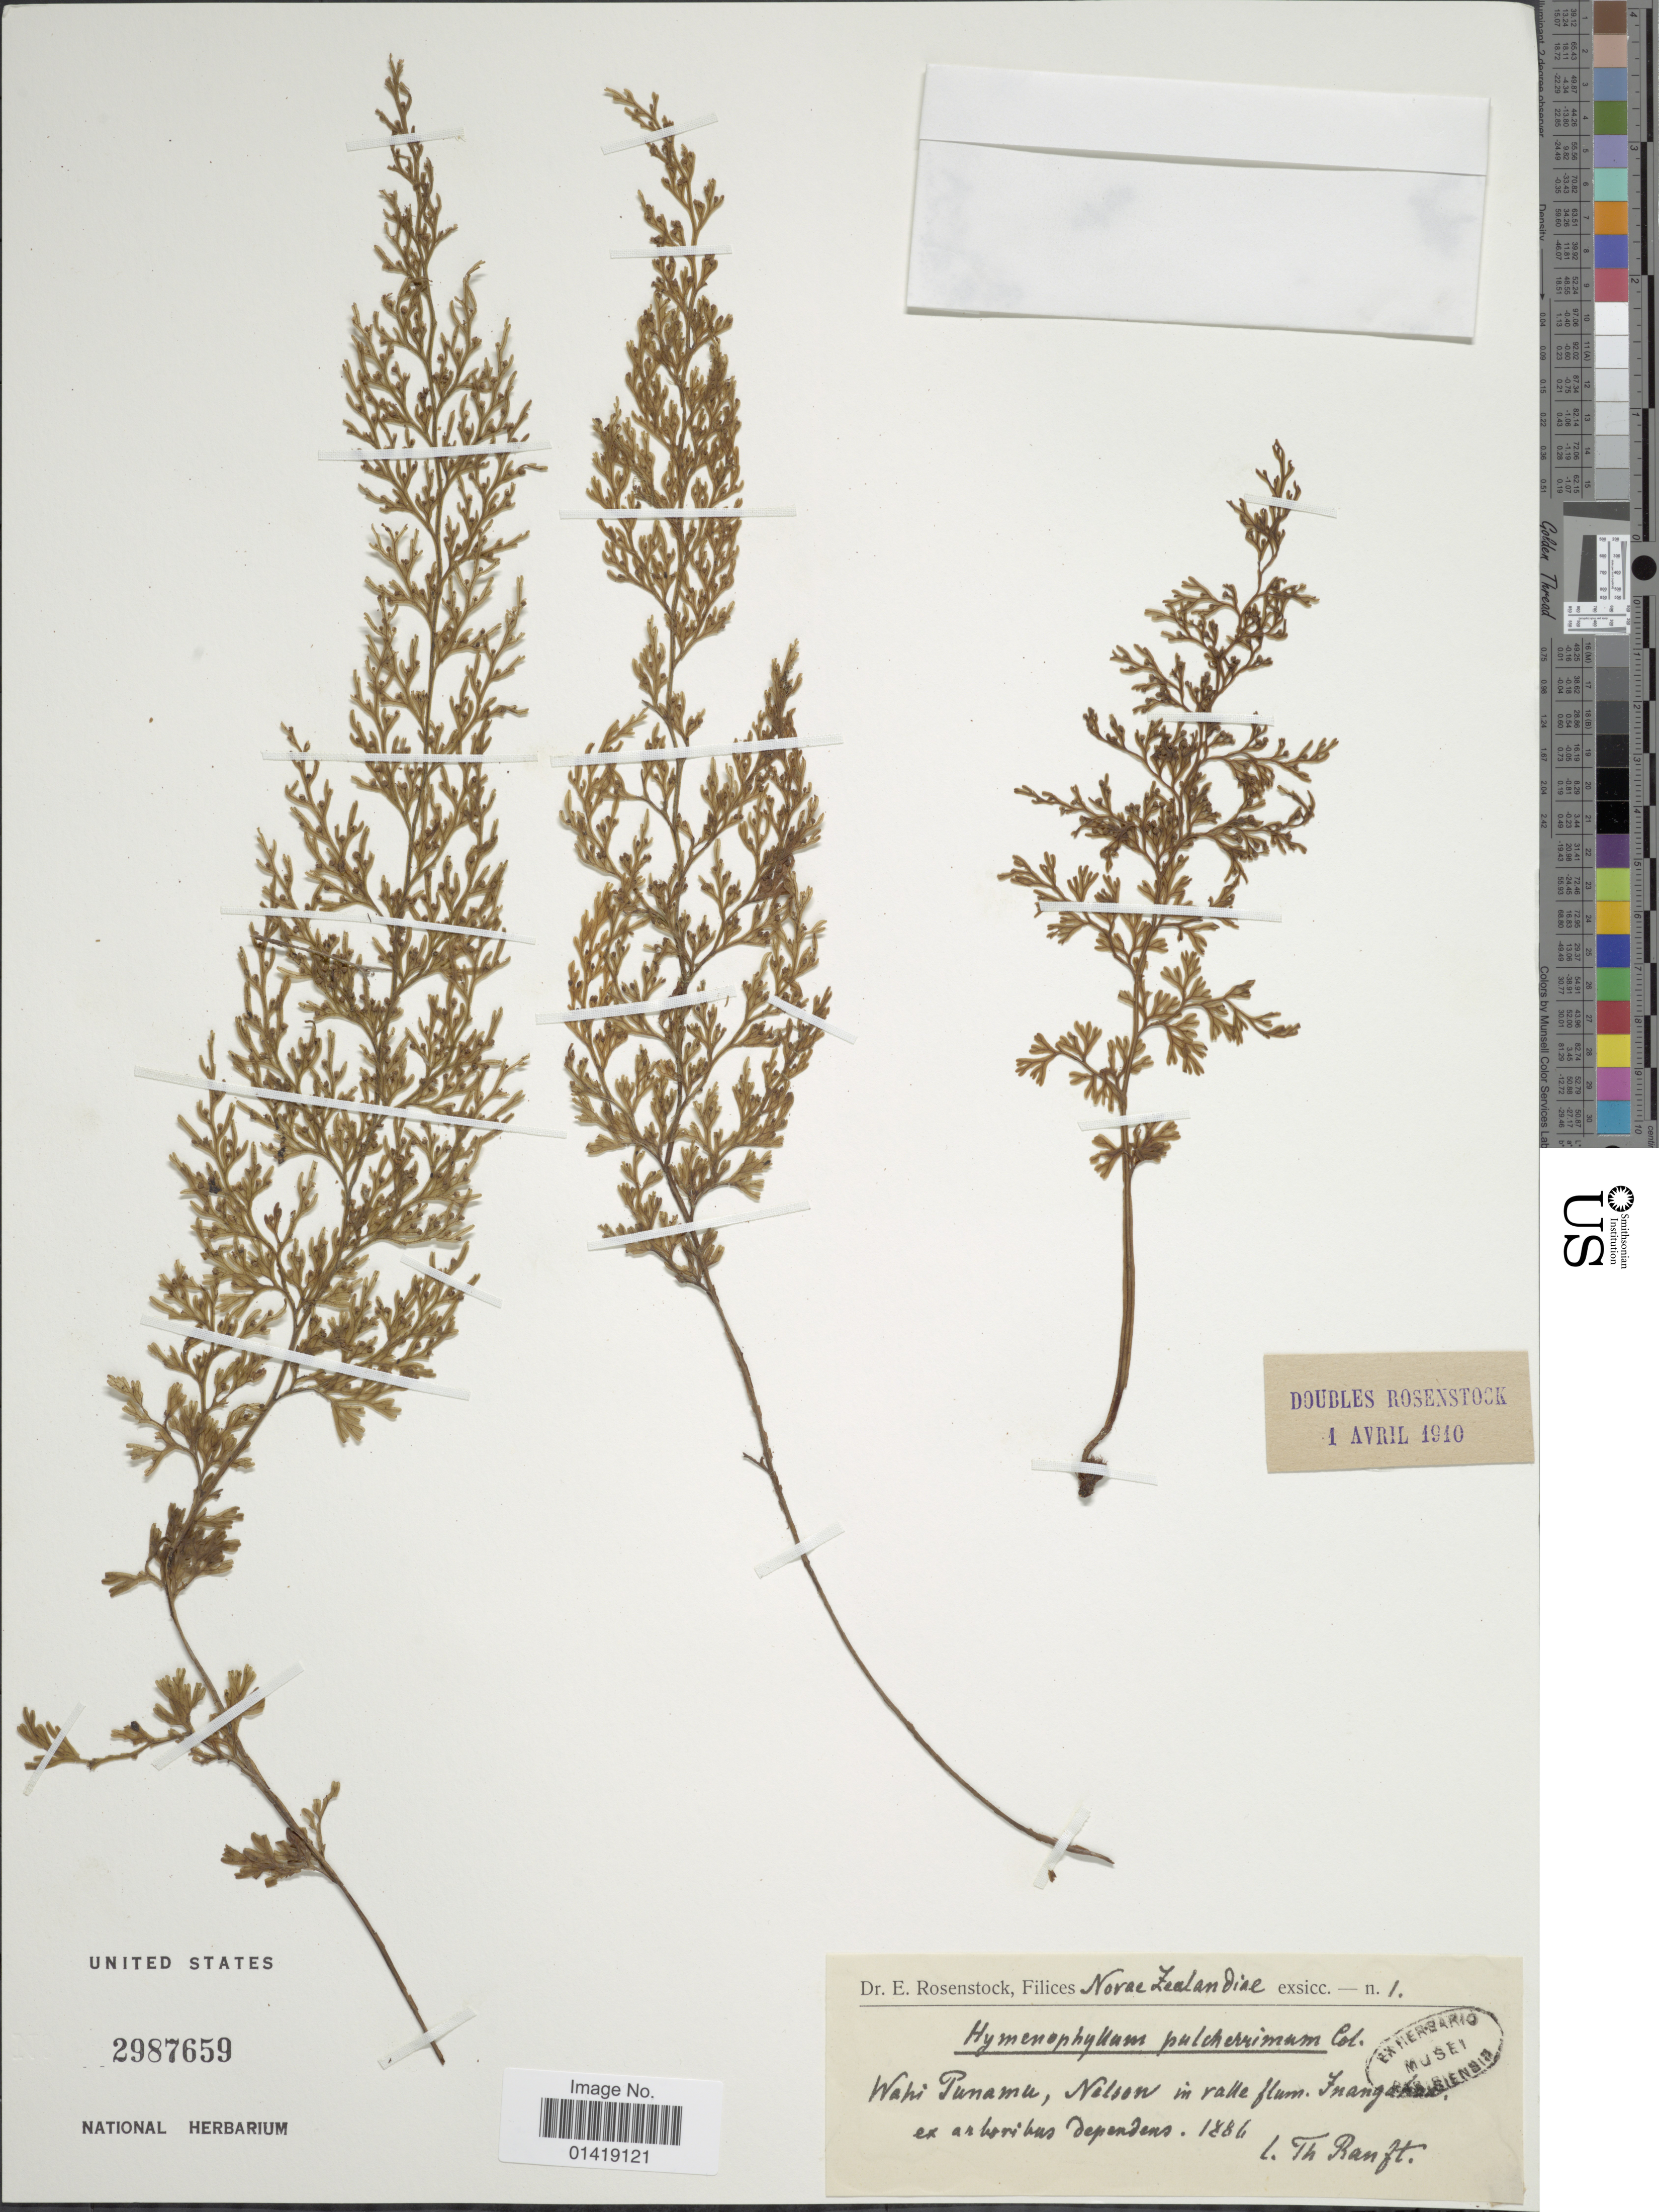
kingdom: Plantae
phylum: Tracheophyta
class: Polypodiopsida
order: Hymenophyllales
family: Hymenophyllaceae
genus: Hymenophyllum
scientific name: Hymenophyllum pulcherrimum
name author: Colenso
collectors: T. Ranft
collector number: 1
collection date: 1886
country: New Zealand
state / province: Nelson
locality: Wahi Punamu, Nelson in valle flum. Inangahua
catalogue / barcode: US 2987659